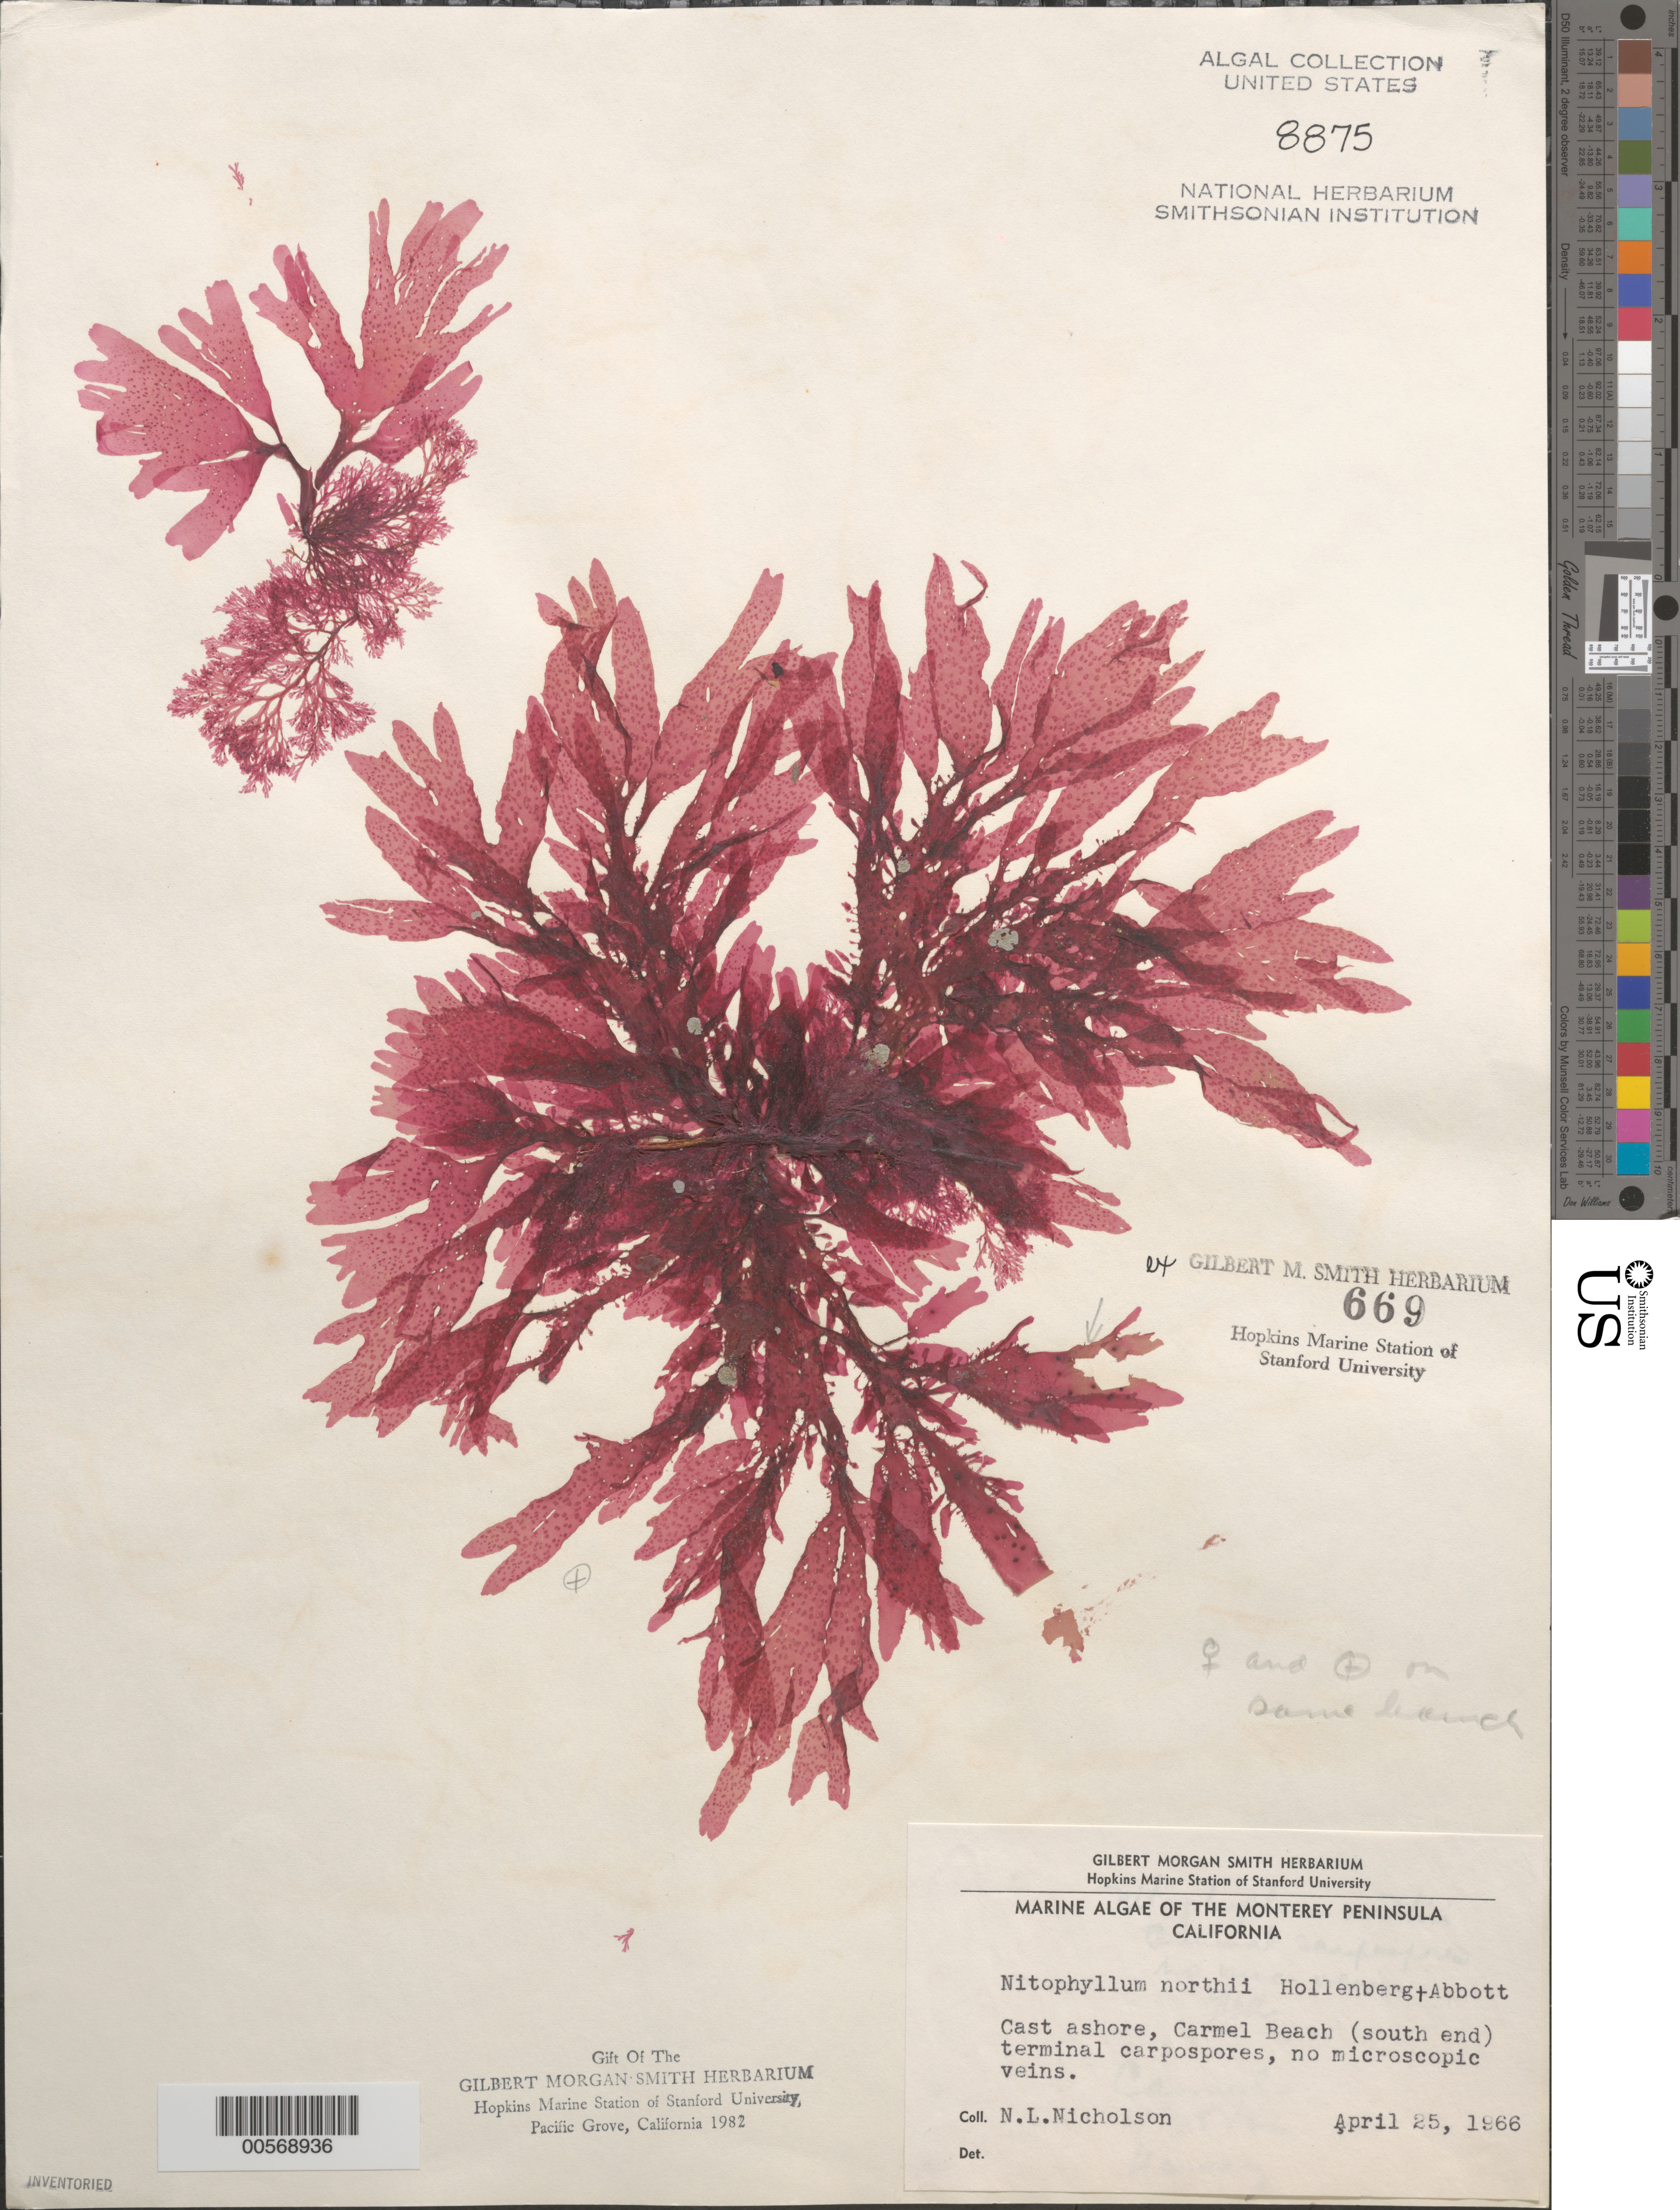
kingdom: Plantae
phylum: Rhodophyta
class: Florideophyceae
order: Ceramiales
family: Delesseriaceae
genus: Nitophyllum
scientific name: Nitophyllum northii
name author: Hollenb. & I.A. Abbott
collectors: N. Nicholson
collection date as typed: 25 Apr 1966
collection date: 1966-04-25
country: United States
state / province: California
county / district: Monterey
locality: Carmel Beach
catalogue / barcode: US 8875